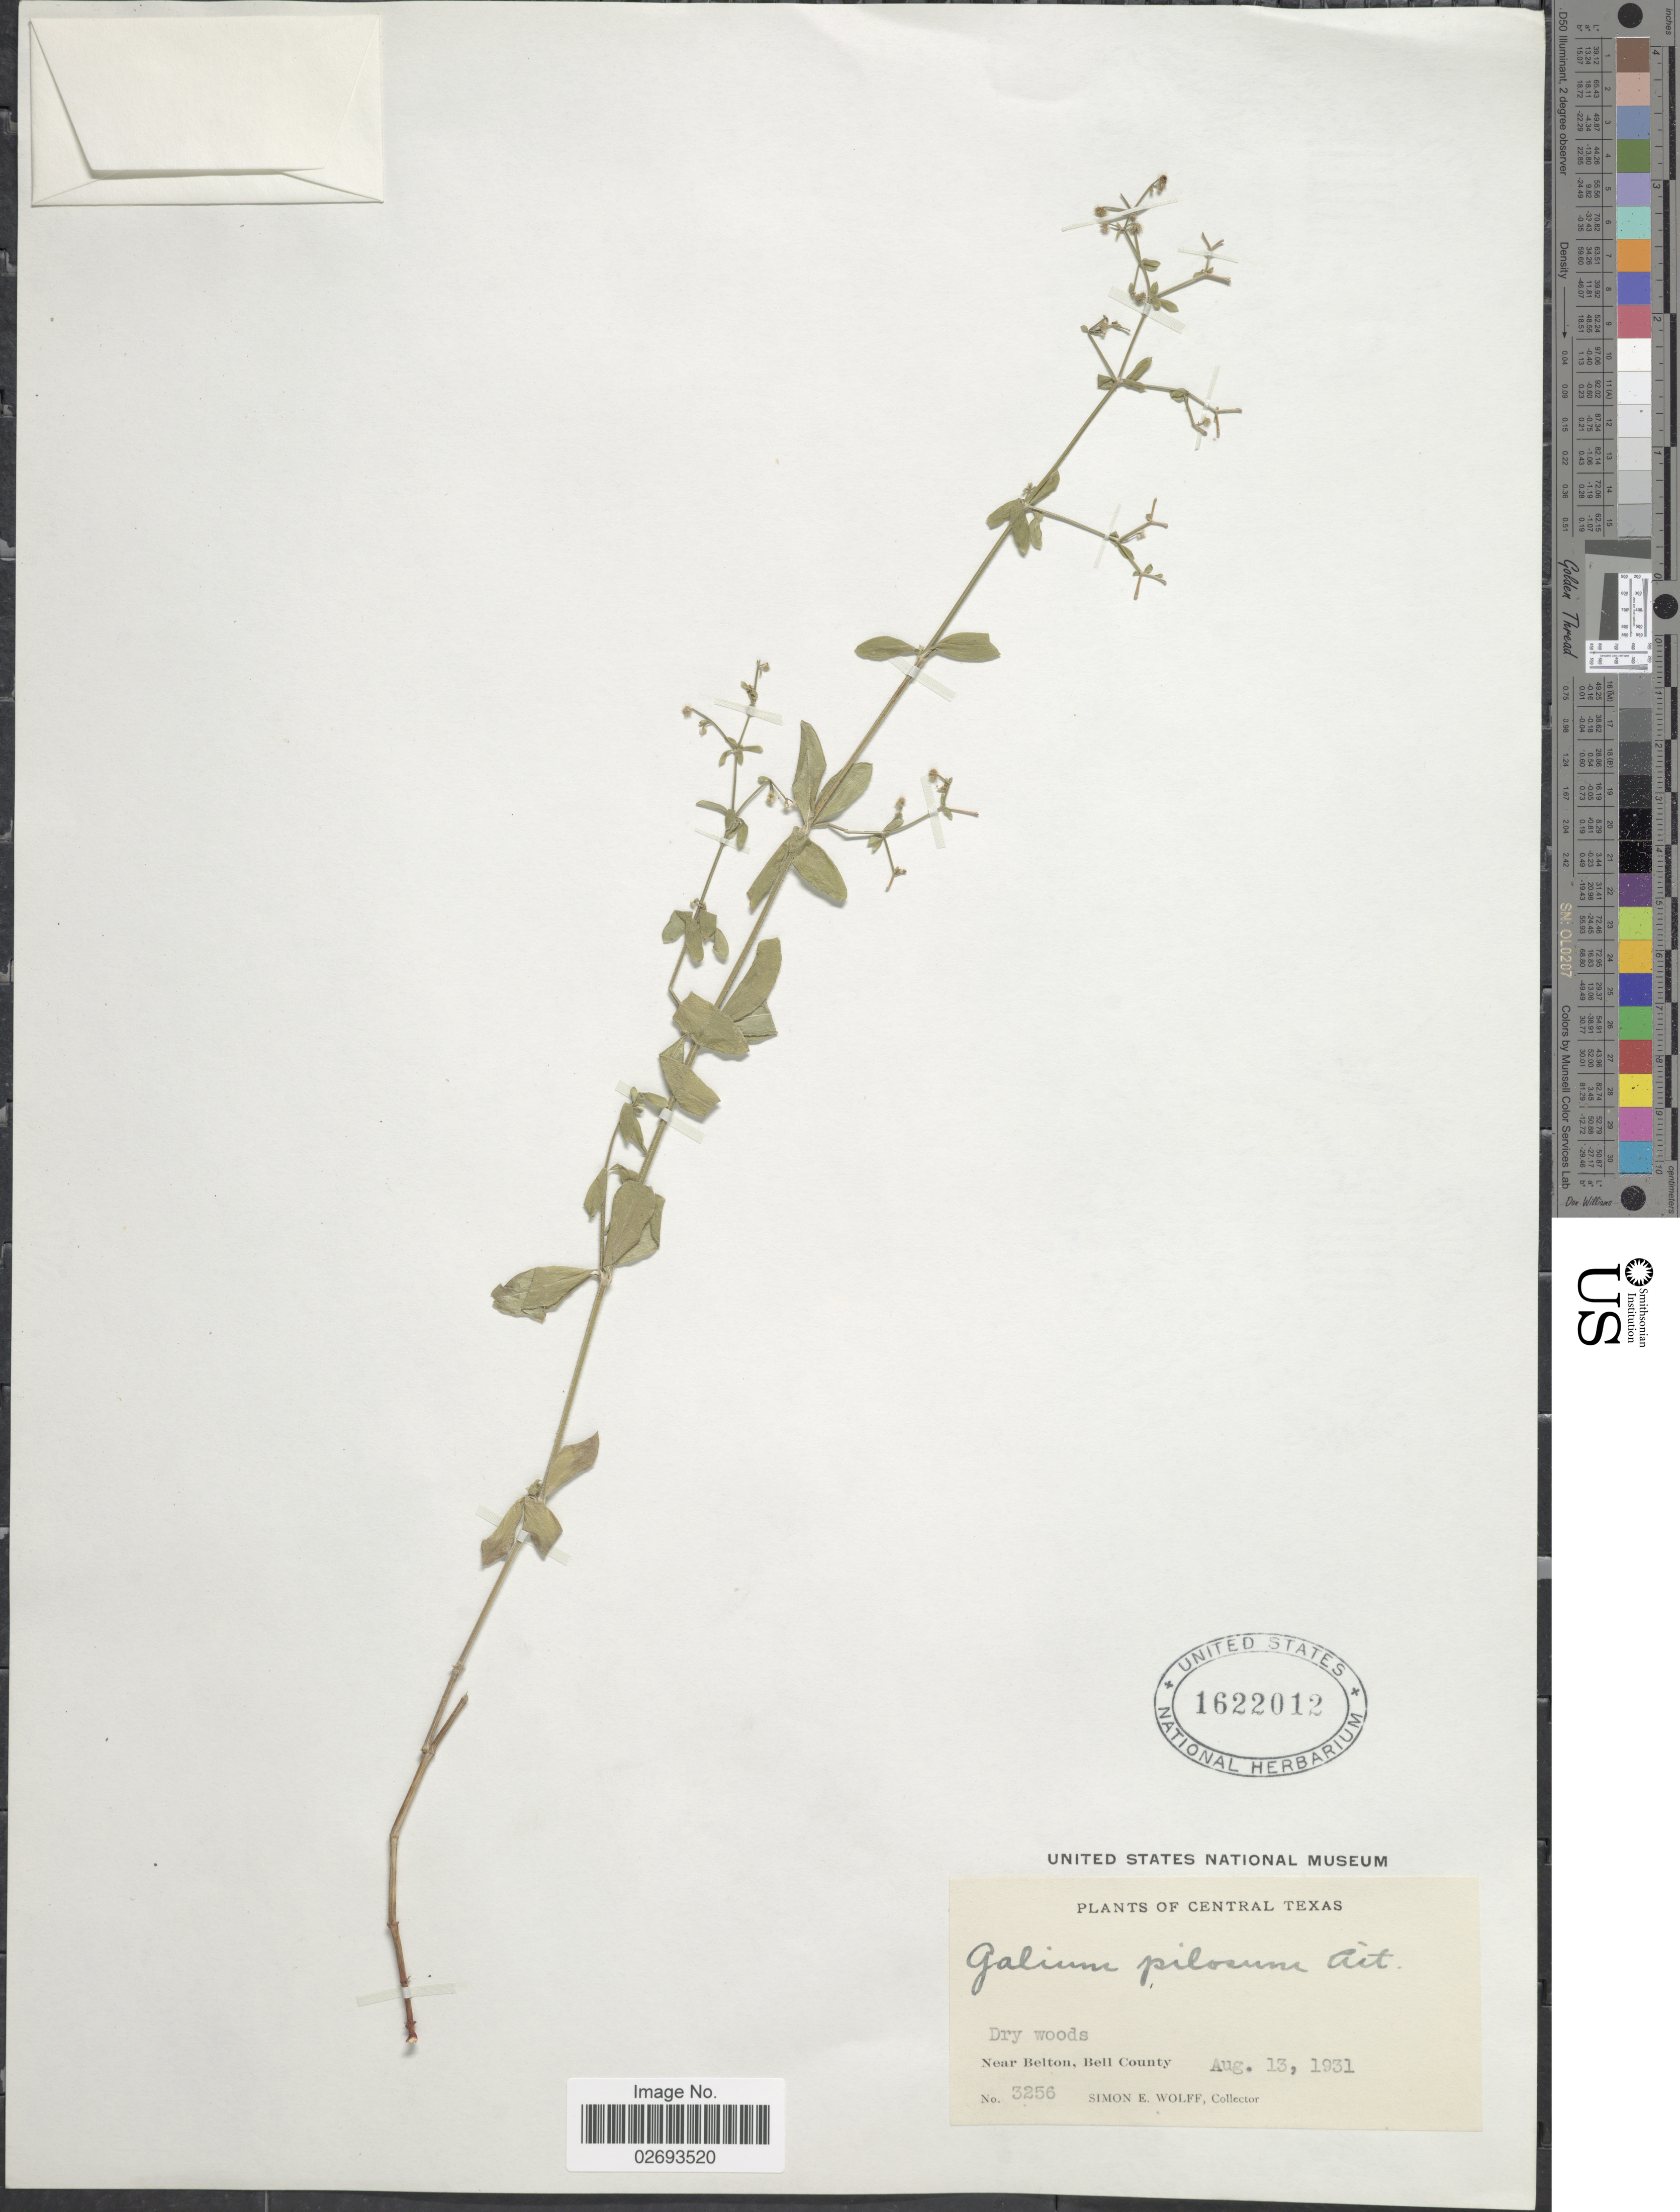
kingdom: Plantae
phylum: Tracheophyta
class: Magnoliopsida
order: Gentianales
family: Rubiaceae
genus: Galium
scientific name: Galium pilosum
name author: Aiton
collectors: S. E. Wolff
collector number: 3256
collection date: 1931-08-13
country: United States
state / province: Texas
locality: Central Texas, Near Belton, Bell County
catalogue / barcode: US 1622012